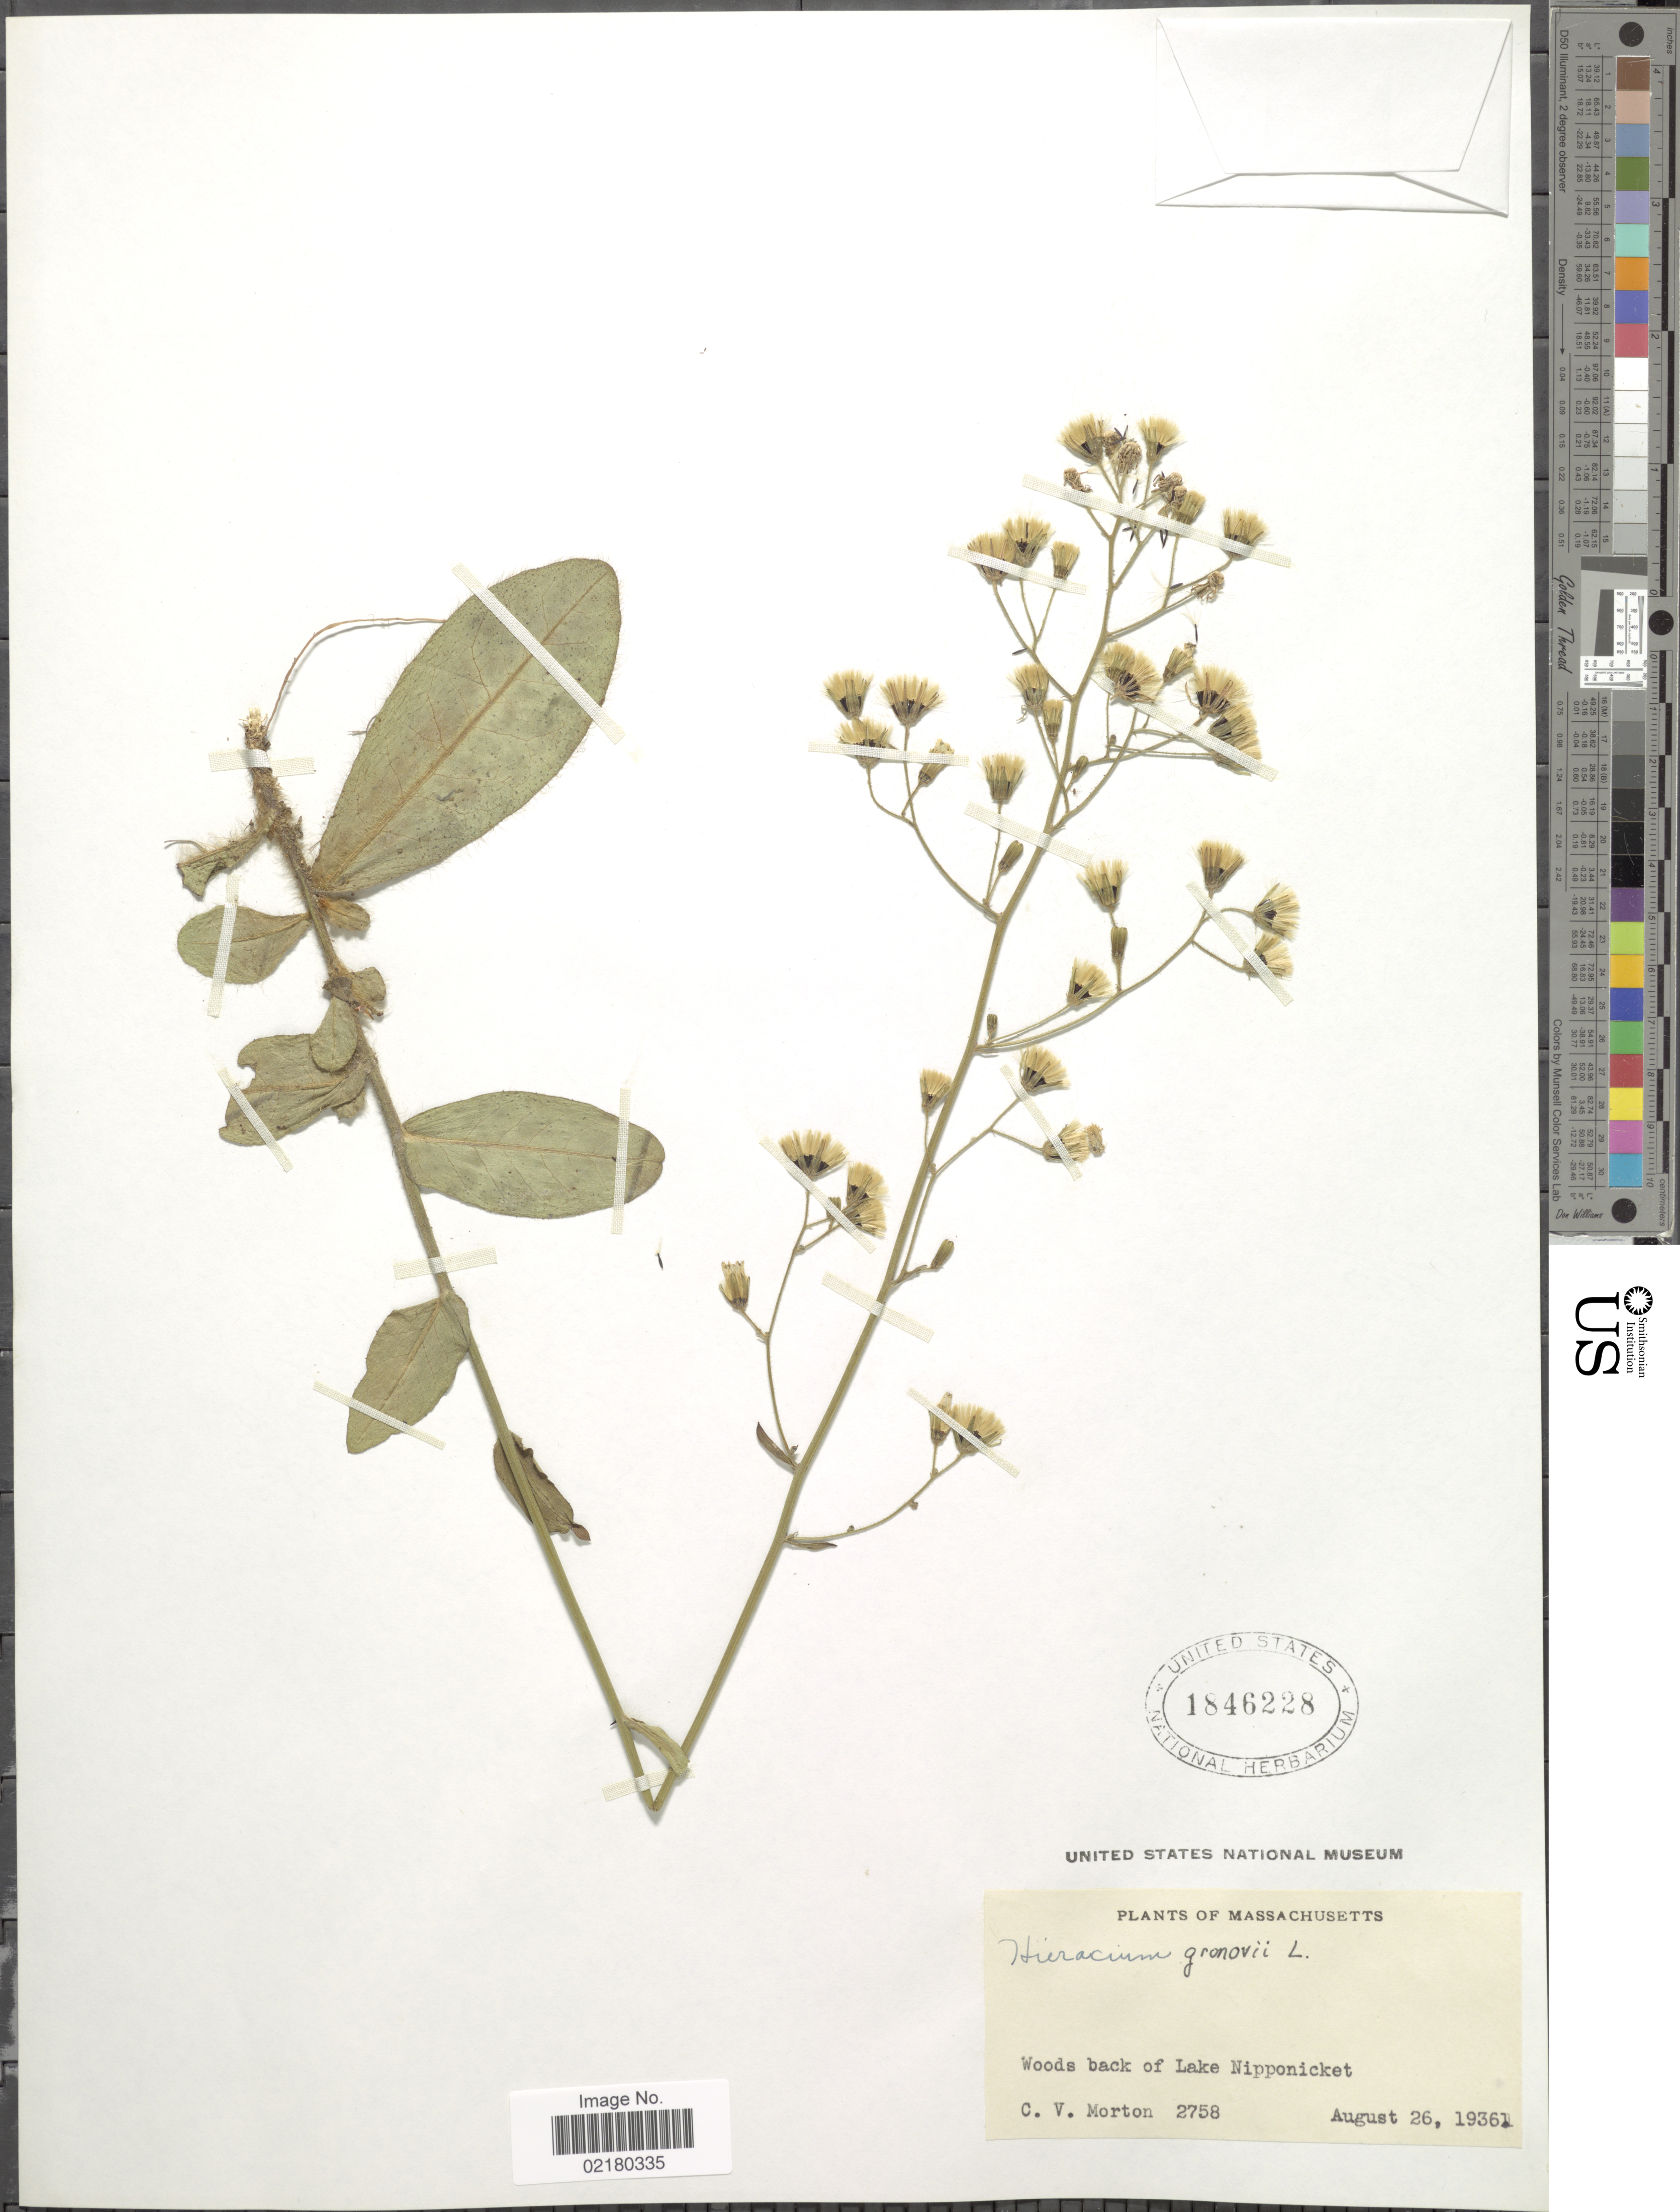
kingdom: Plantae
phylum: Tracheophyta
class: Magnoliopsida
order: Asterales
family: Asteraceae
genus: Hieracium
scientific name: Hieracium gronovii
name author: L.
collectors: C. V. Morton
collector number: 2758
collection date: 1936-08-26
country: United States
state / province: Massachusetts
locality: Woods back of Lake Nipponthicket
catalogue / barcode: US 1846228